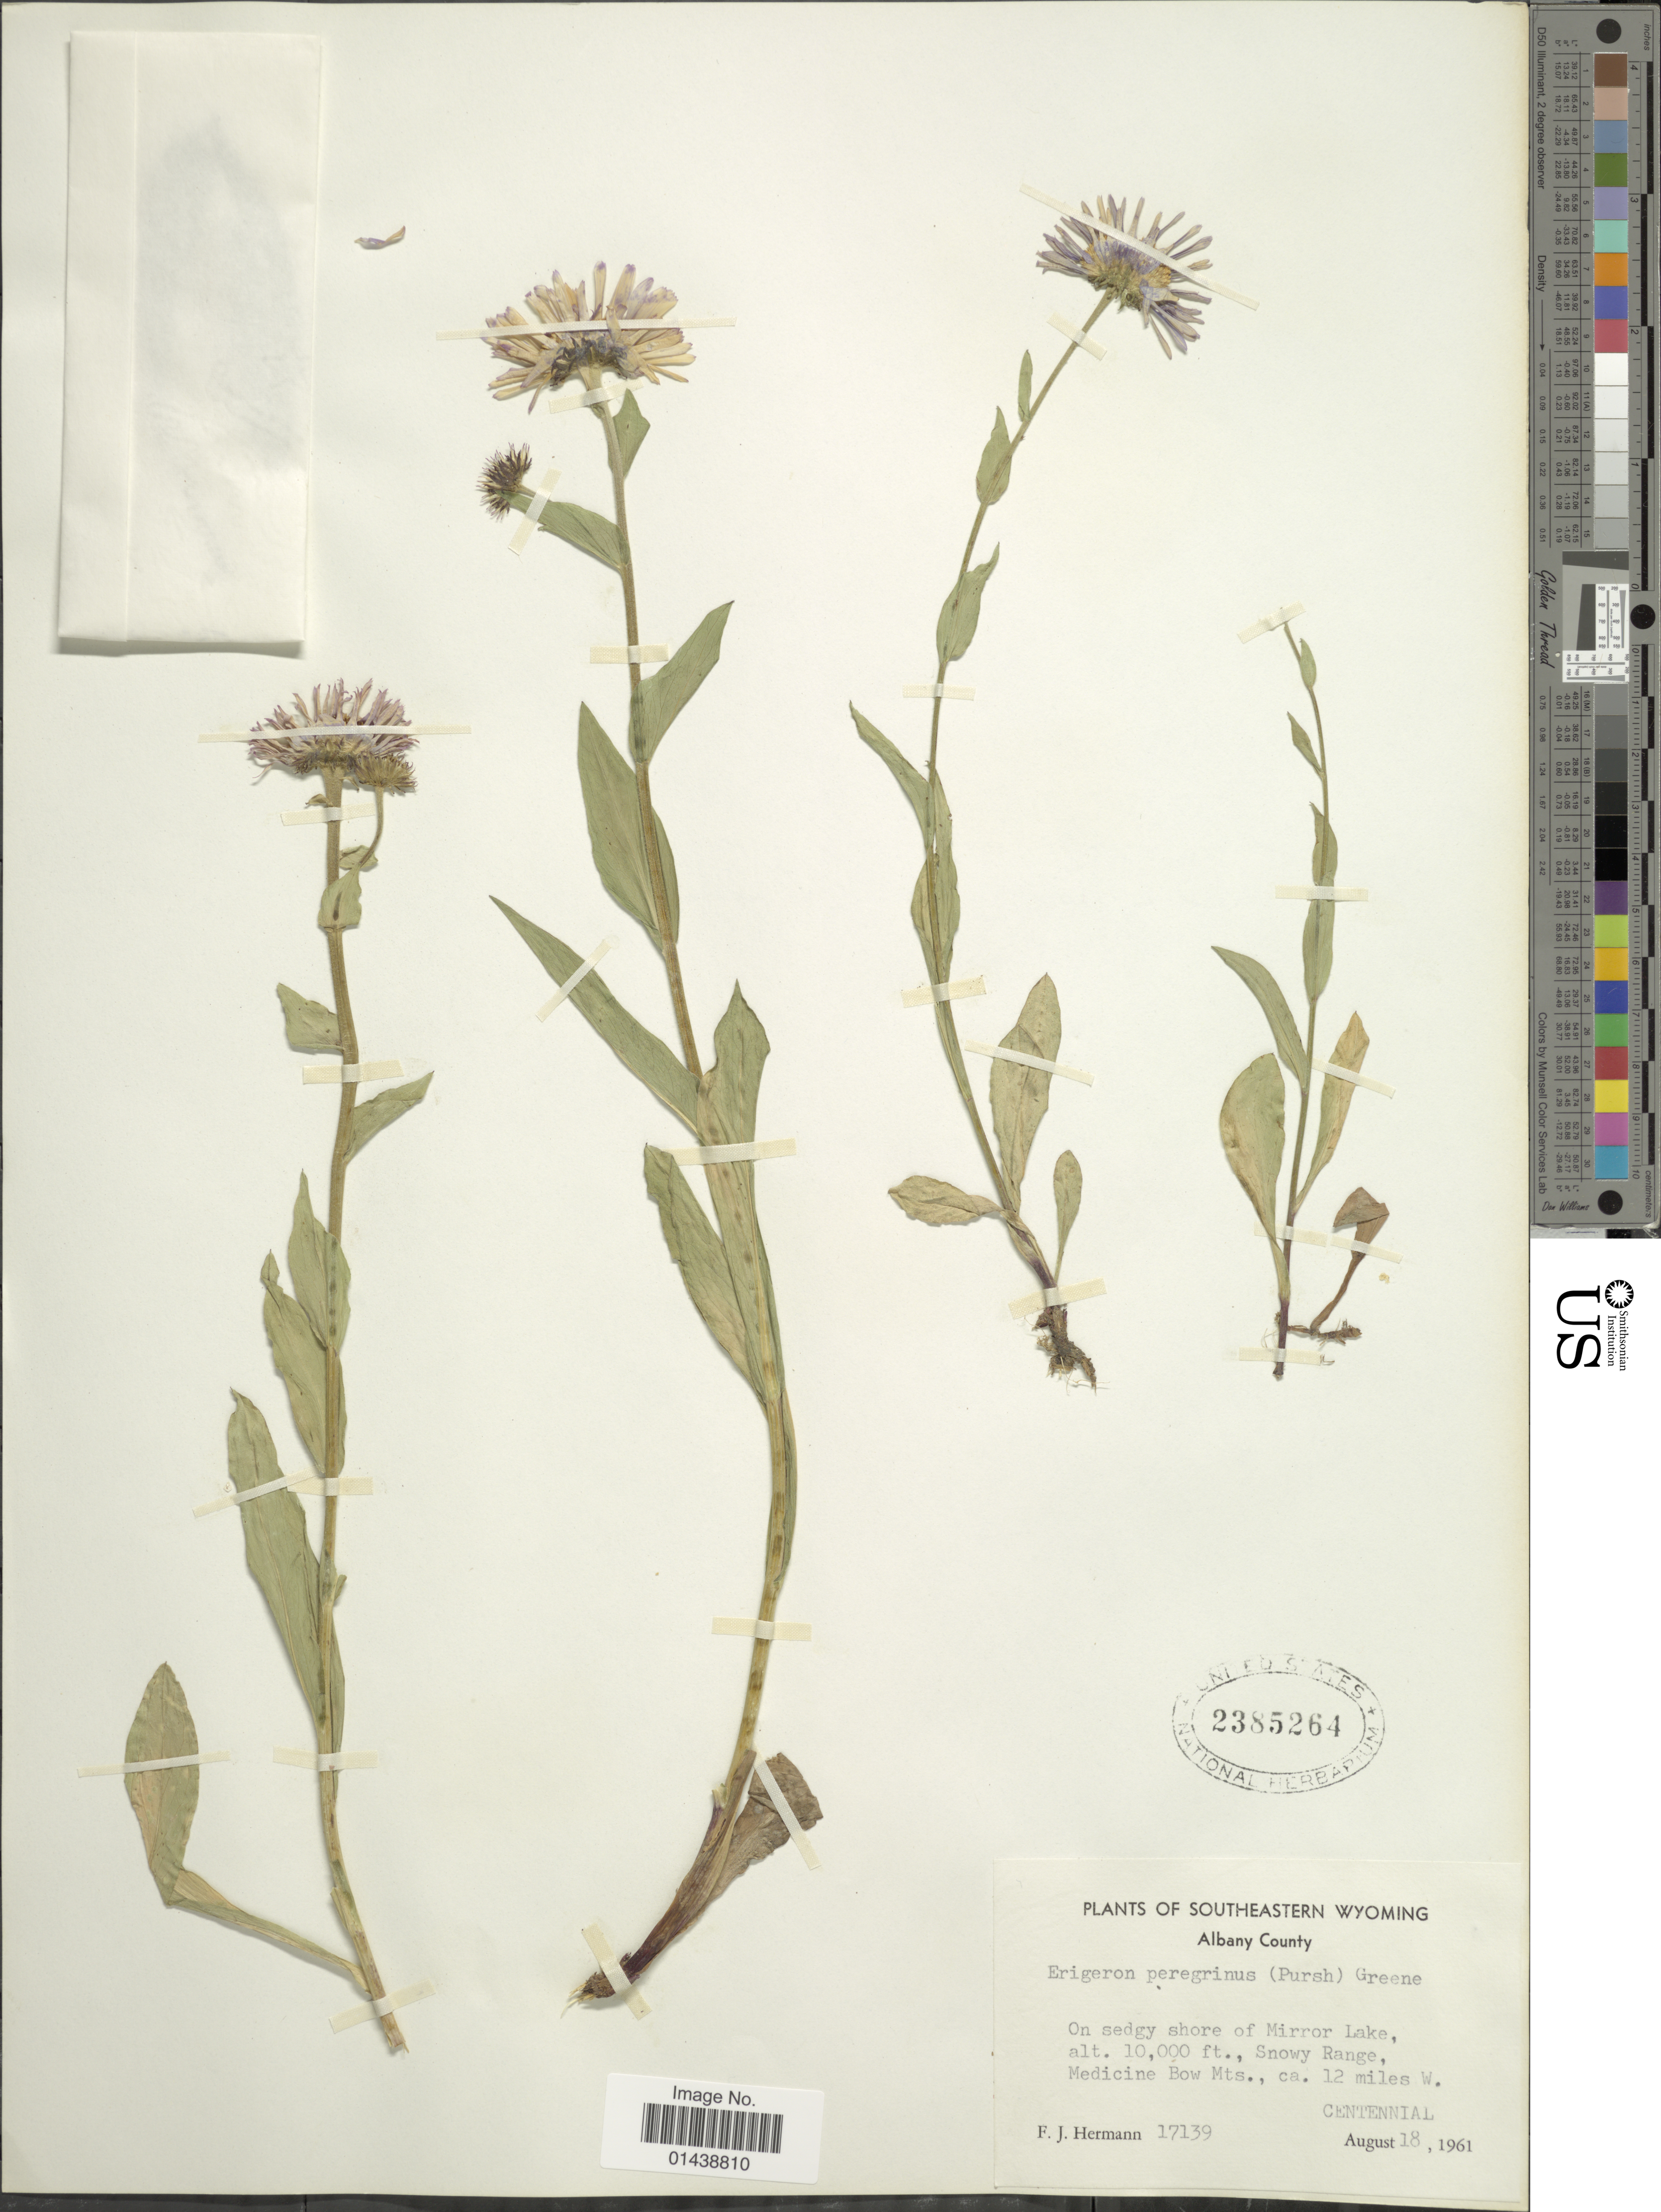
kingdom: Plantae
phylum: Tracheophyta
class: Magnoliopsida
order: Asterales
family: Asteraceae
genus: Erigeron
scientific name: Erigeron peregrinus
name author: (Banks ex Pursh) Greene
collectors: F. J. Hermann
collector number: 17139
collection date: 1961-08-18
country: United States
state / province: Wyoming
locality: Southeastern Wyoming. Albany County. Mirror Lake, Snowy Range, Medicine Bow Mts., ca. 12 miles W. Centennial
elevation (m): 3048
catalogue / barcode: US 2385264